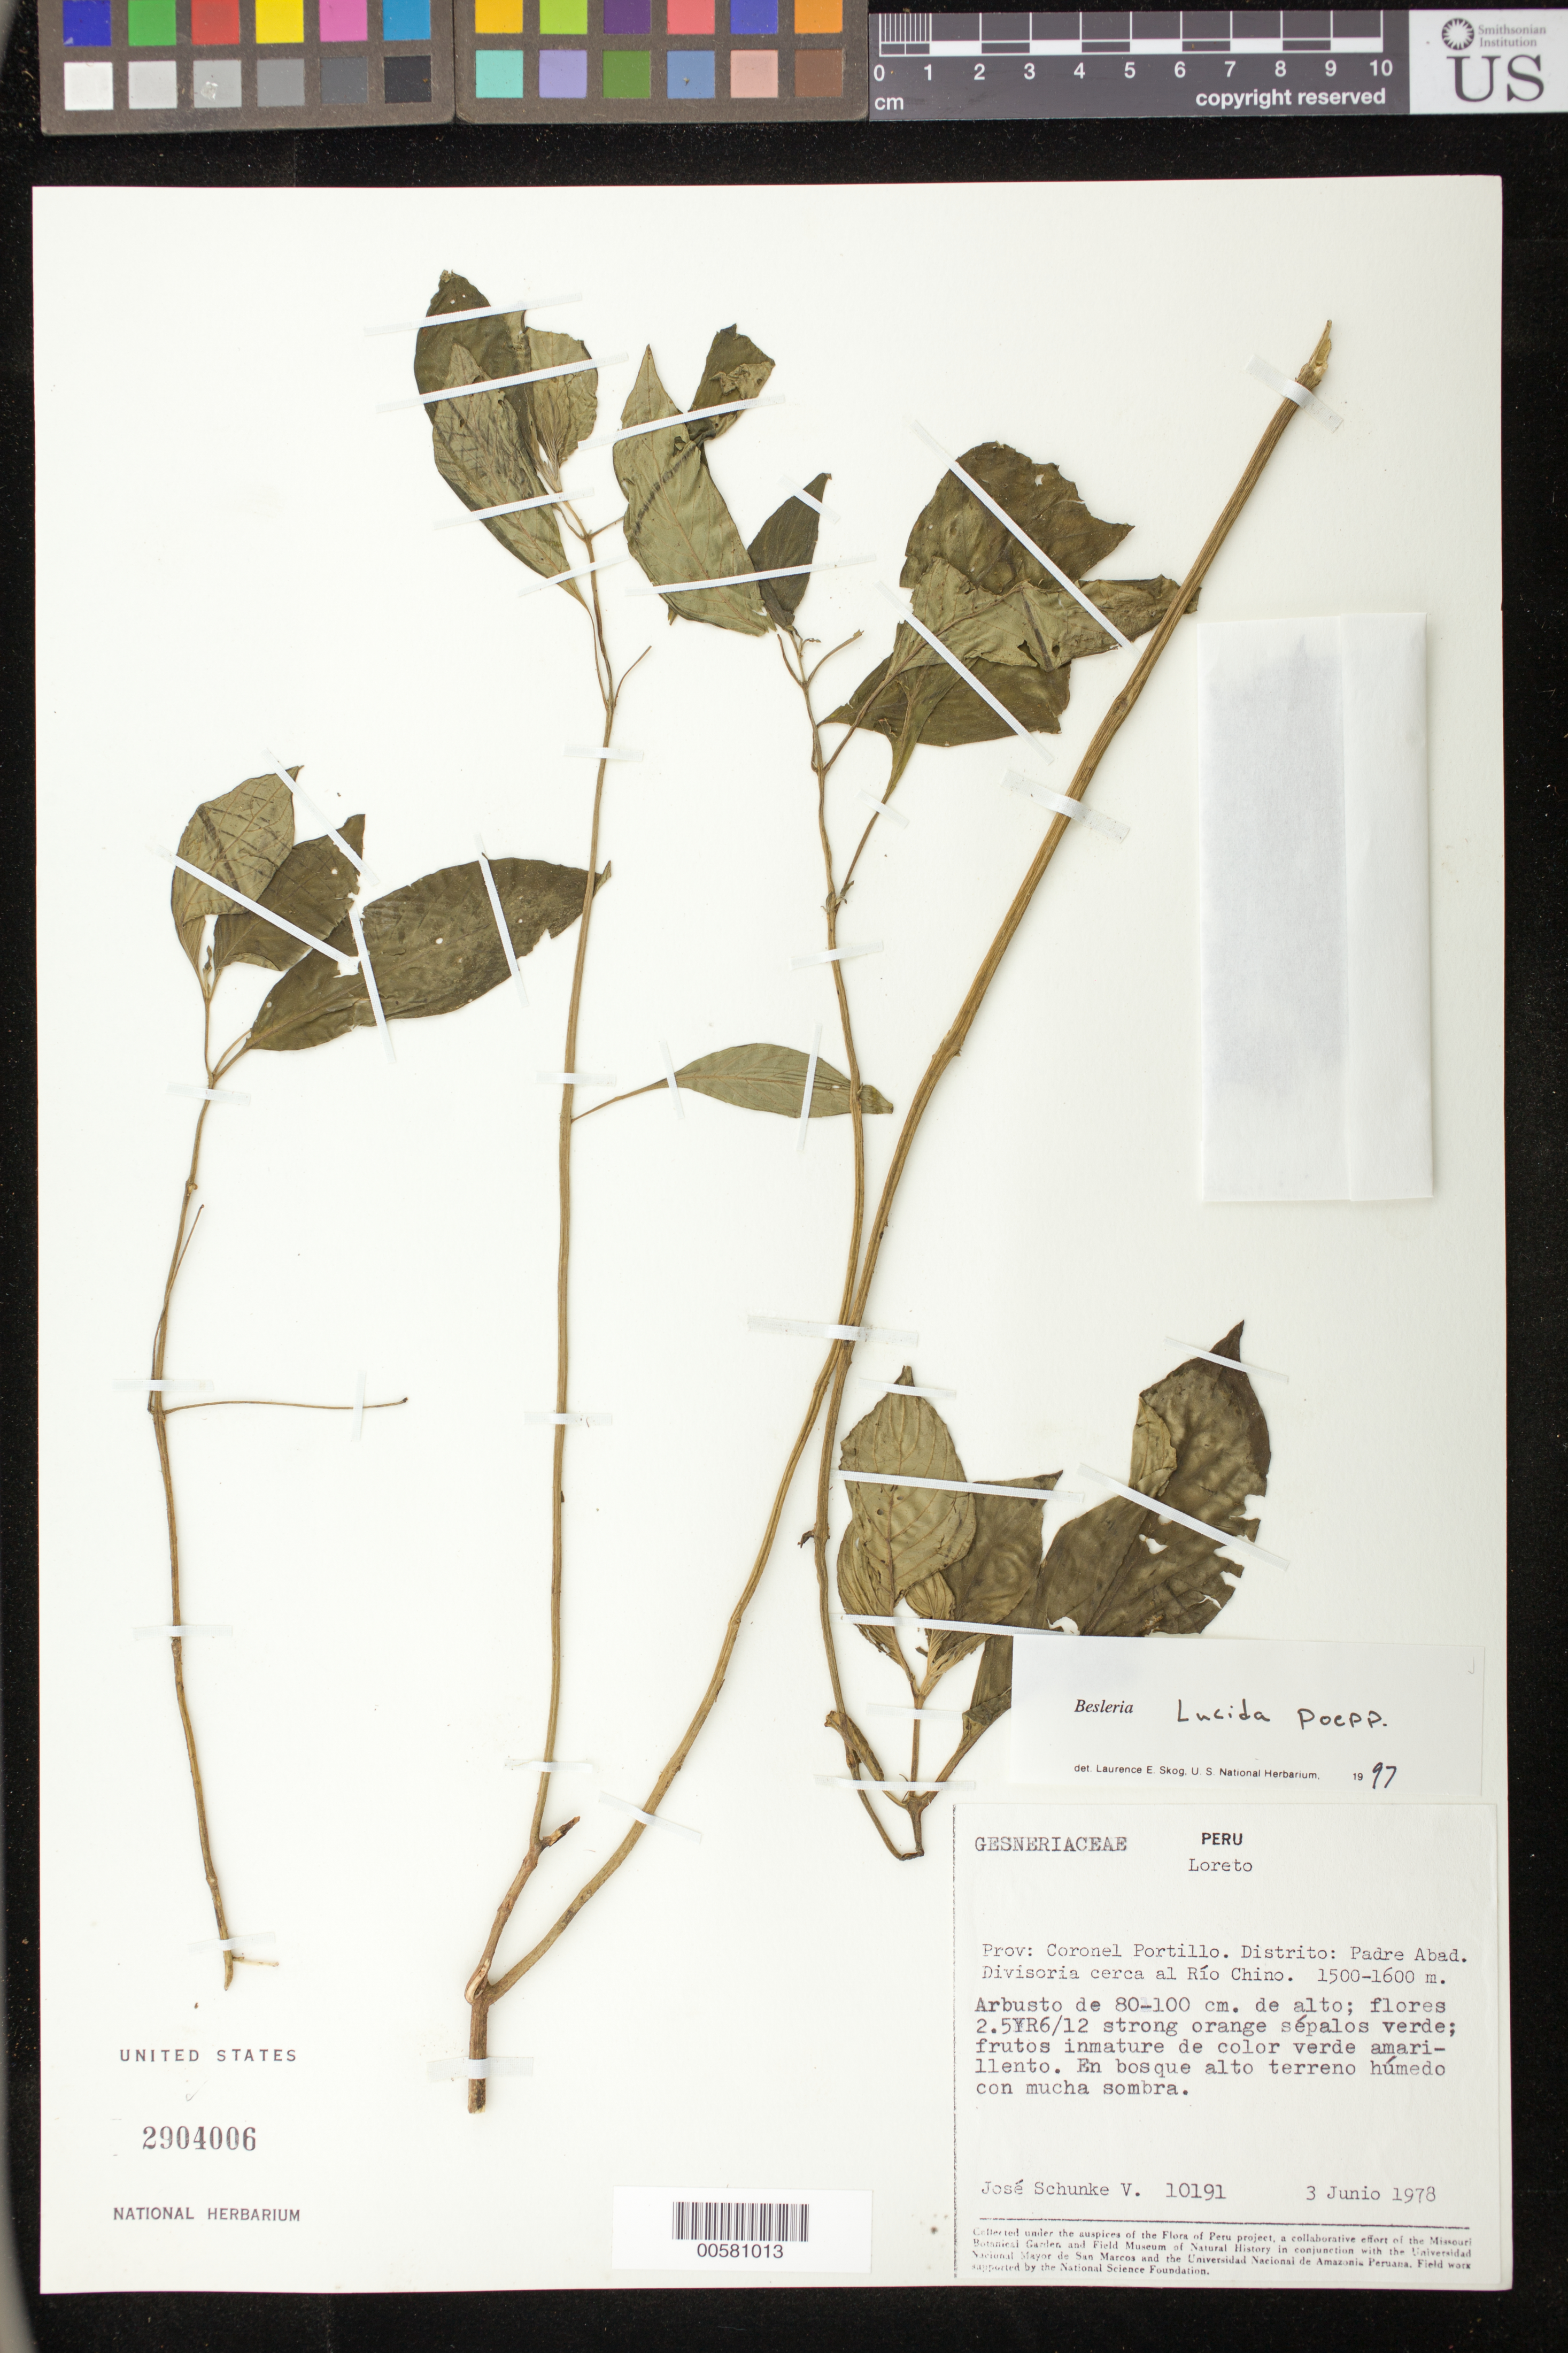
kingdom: Plantae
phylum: Tracheophyta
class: Magnoliopsida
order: Lamiales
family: Gesneriaceae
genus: Besleria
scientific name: Besleria lucida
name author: Poepp.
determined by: Skog, Laurence E.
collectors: J. Schunke Vigo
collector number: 10191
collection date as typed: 03 Jun 1978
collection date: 1978-06-03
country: Peru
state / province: Loreto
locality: Prov. Coronel Portillo, Dtto. Padre Abad; Divisoria cerca al Río Chino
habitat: En bosque alto terreno húmedo con mucha sombra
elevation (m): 1500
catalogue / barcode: US 2904006